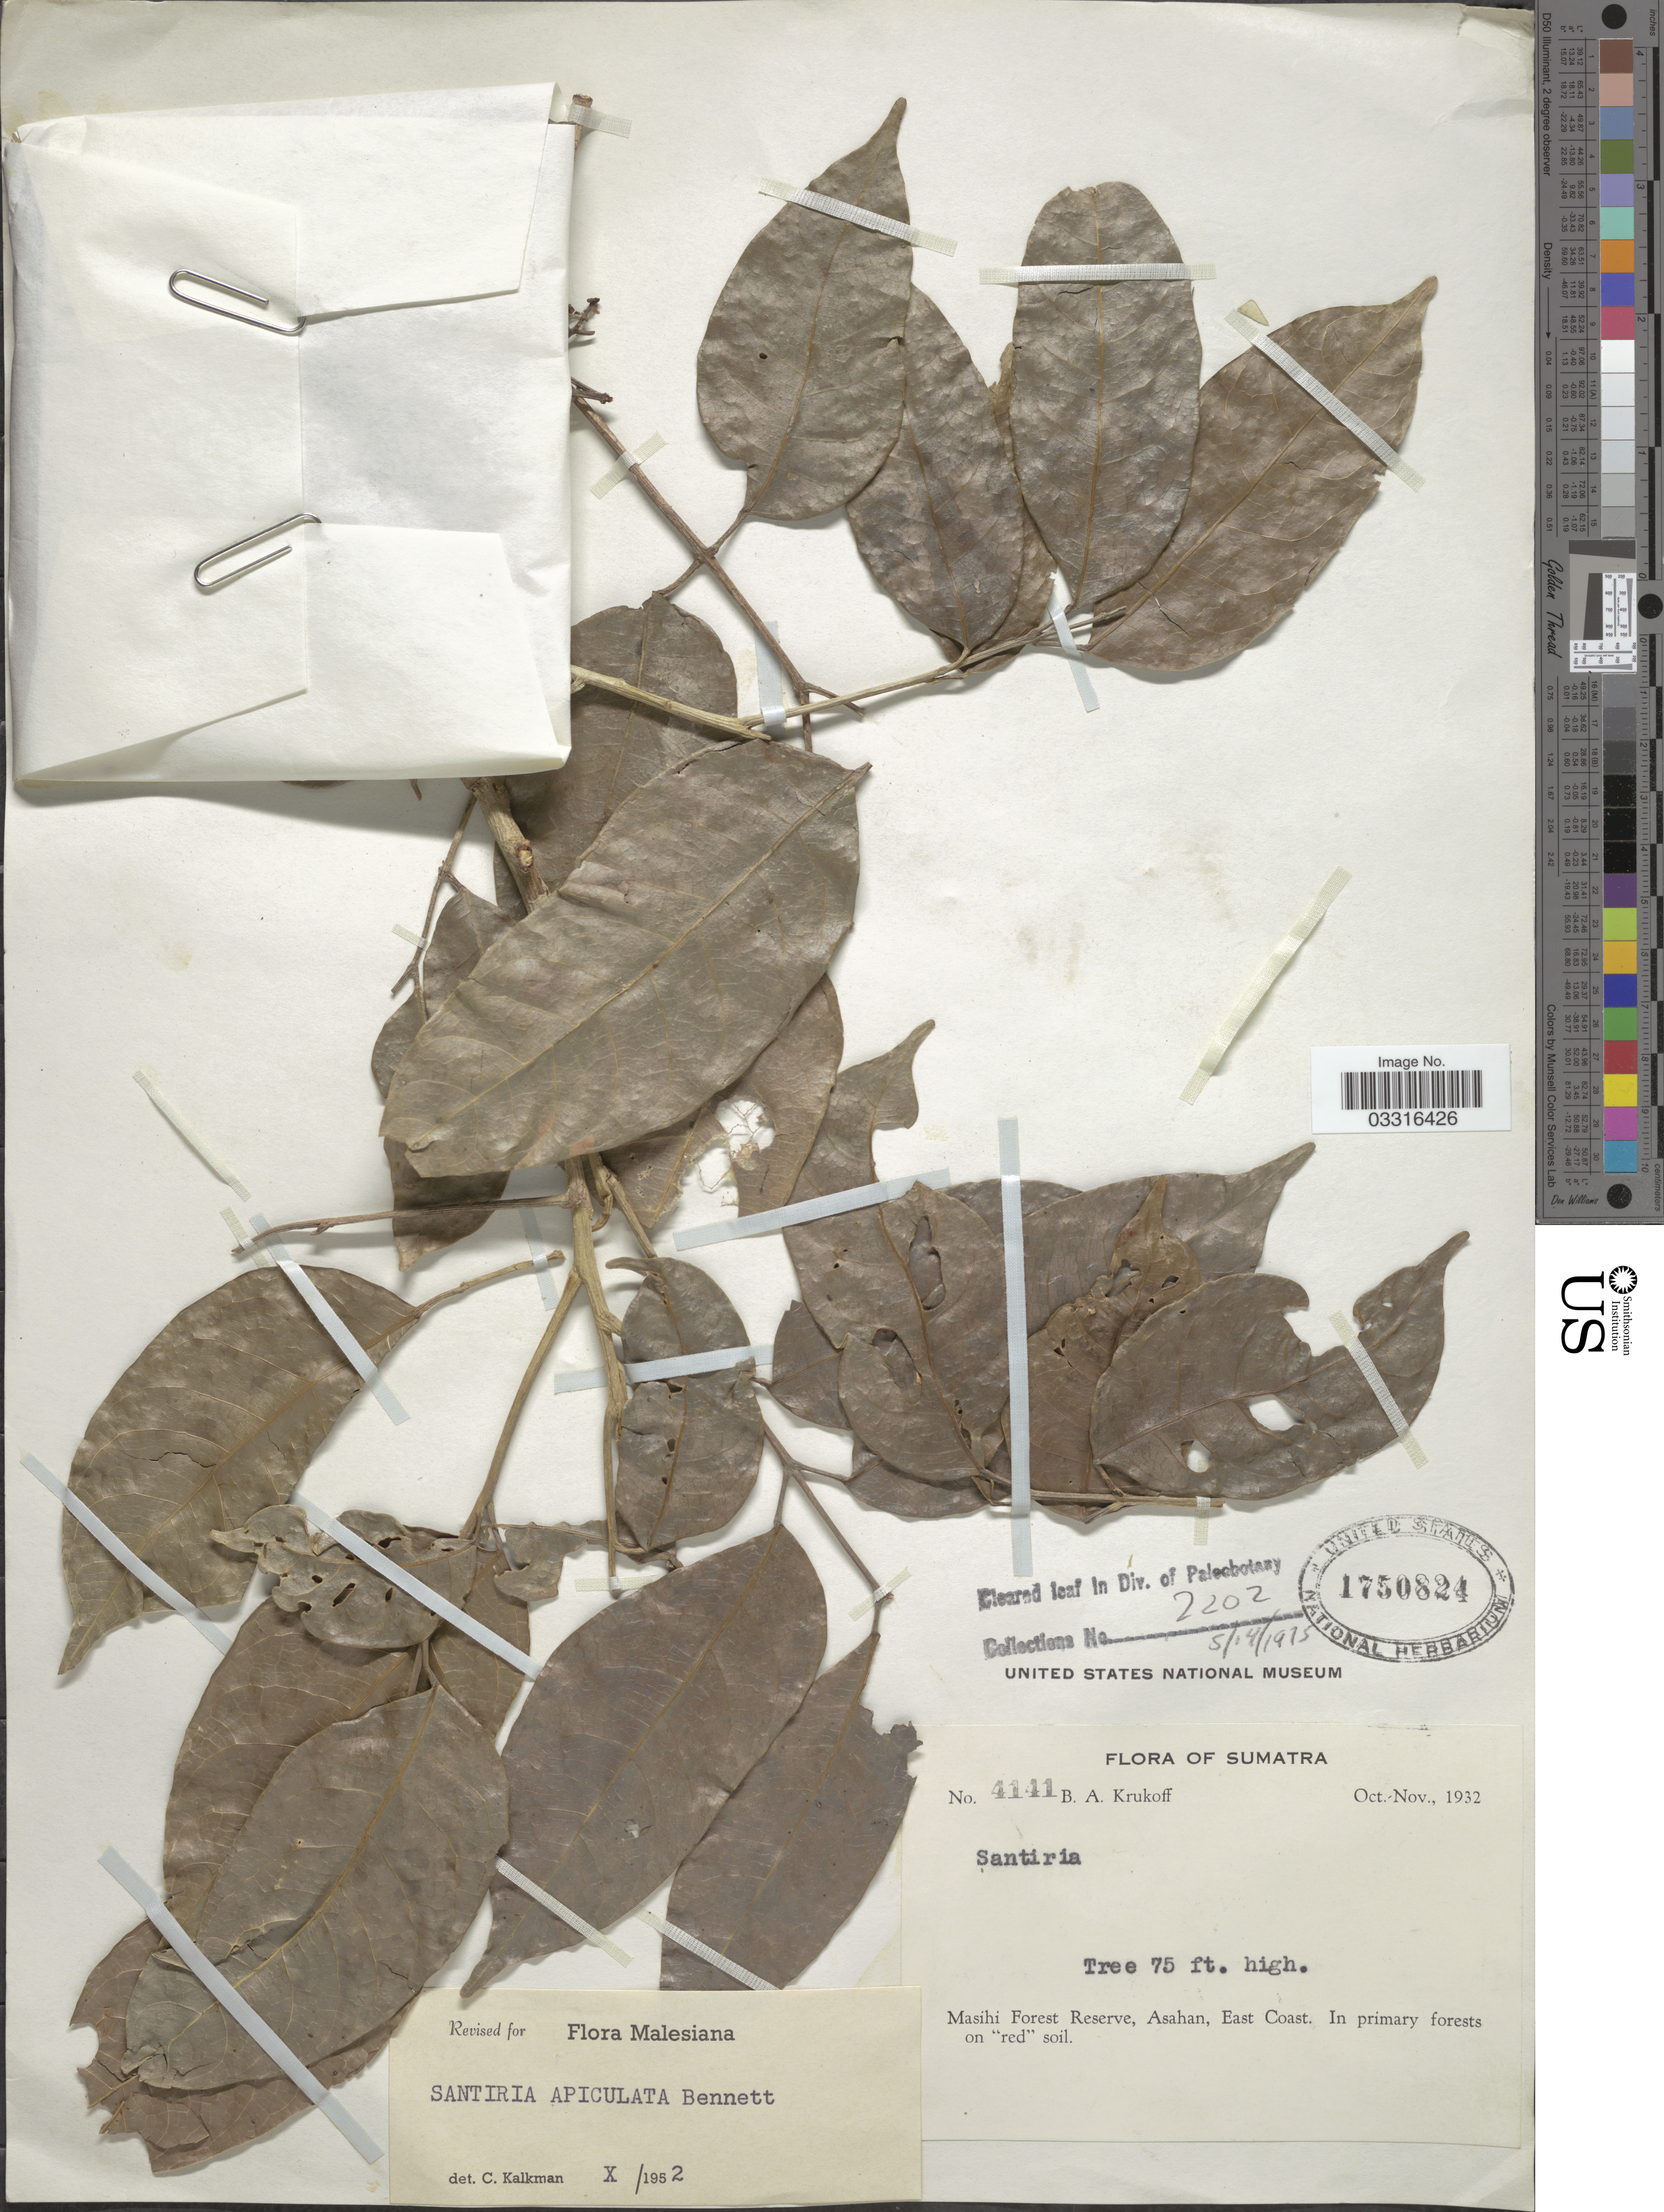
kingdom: Plantae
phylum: Tracheophyta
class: Magnoliopsida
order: Sapindales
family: Burseraceae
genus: Santiria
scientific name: Santiria apiculata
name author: A.W. Benn.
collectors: B. A. Krukoff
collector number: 4141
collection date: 1932-10/1932-11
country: Indonesia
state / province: Sumatra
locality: Masihi Forest Reserve, Asahan, East Coast.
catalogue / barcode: US 1750824